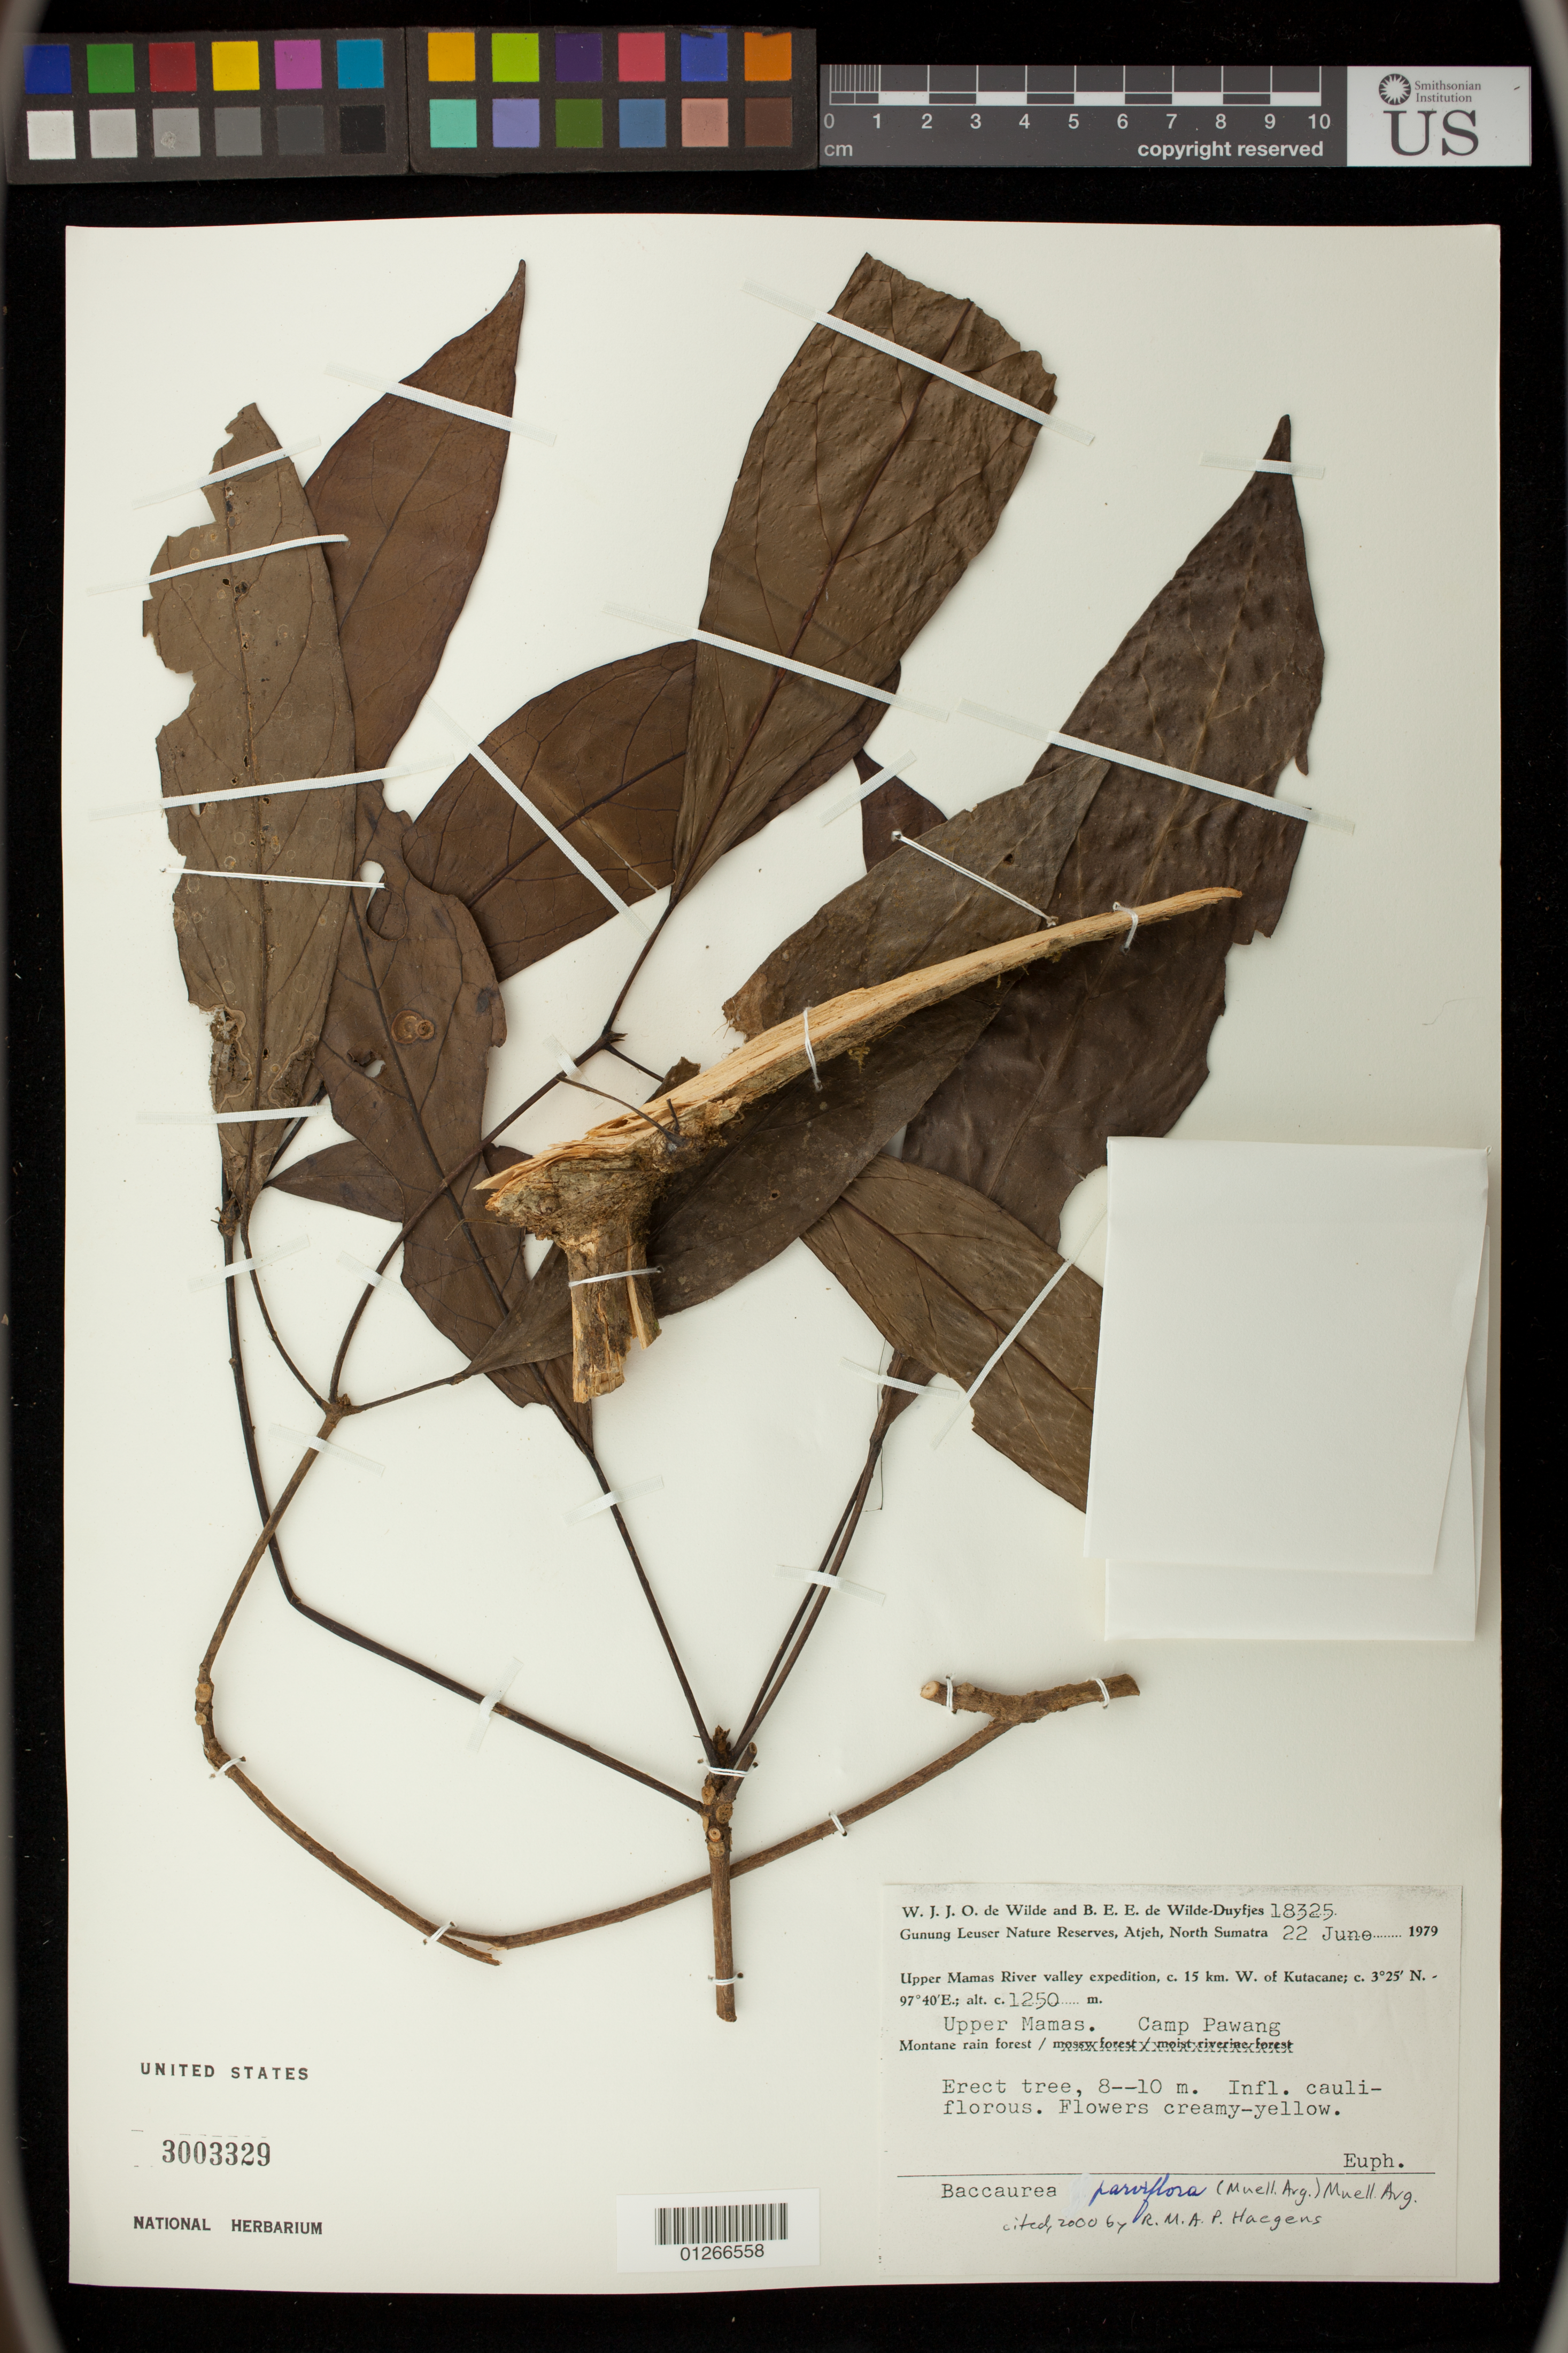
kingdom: Plantae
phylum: Tracheophyta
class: Magnoliopsida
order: Malpighiales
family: Phyllanthaceae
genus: Baccaurea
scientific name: Baccaurea parviflora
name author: M. Arg.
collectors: W. J. de Wilde & B. E. de Wilde-Duyfjes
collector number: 18325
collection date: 1979-06-22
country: Indonesia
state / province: Sumatra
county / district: Sumatera Utara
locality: Gunung Leuser Nature Reserves, Atjeh, North Sumatra. Upper Mamas River valley, c. 15 km. W. of Kutacane. Camp Pawang.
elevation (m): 1250